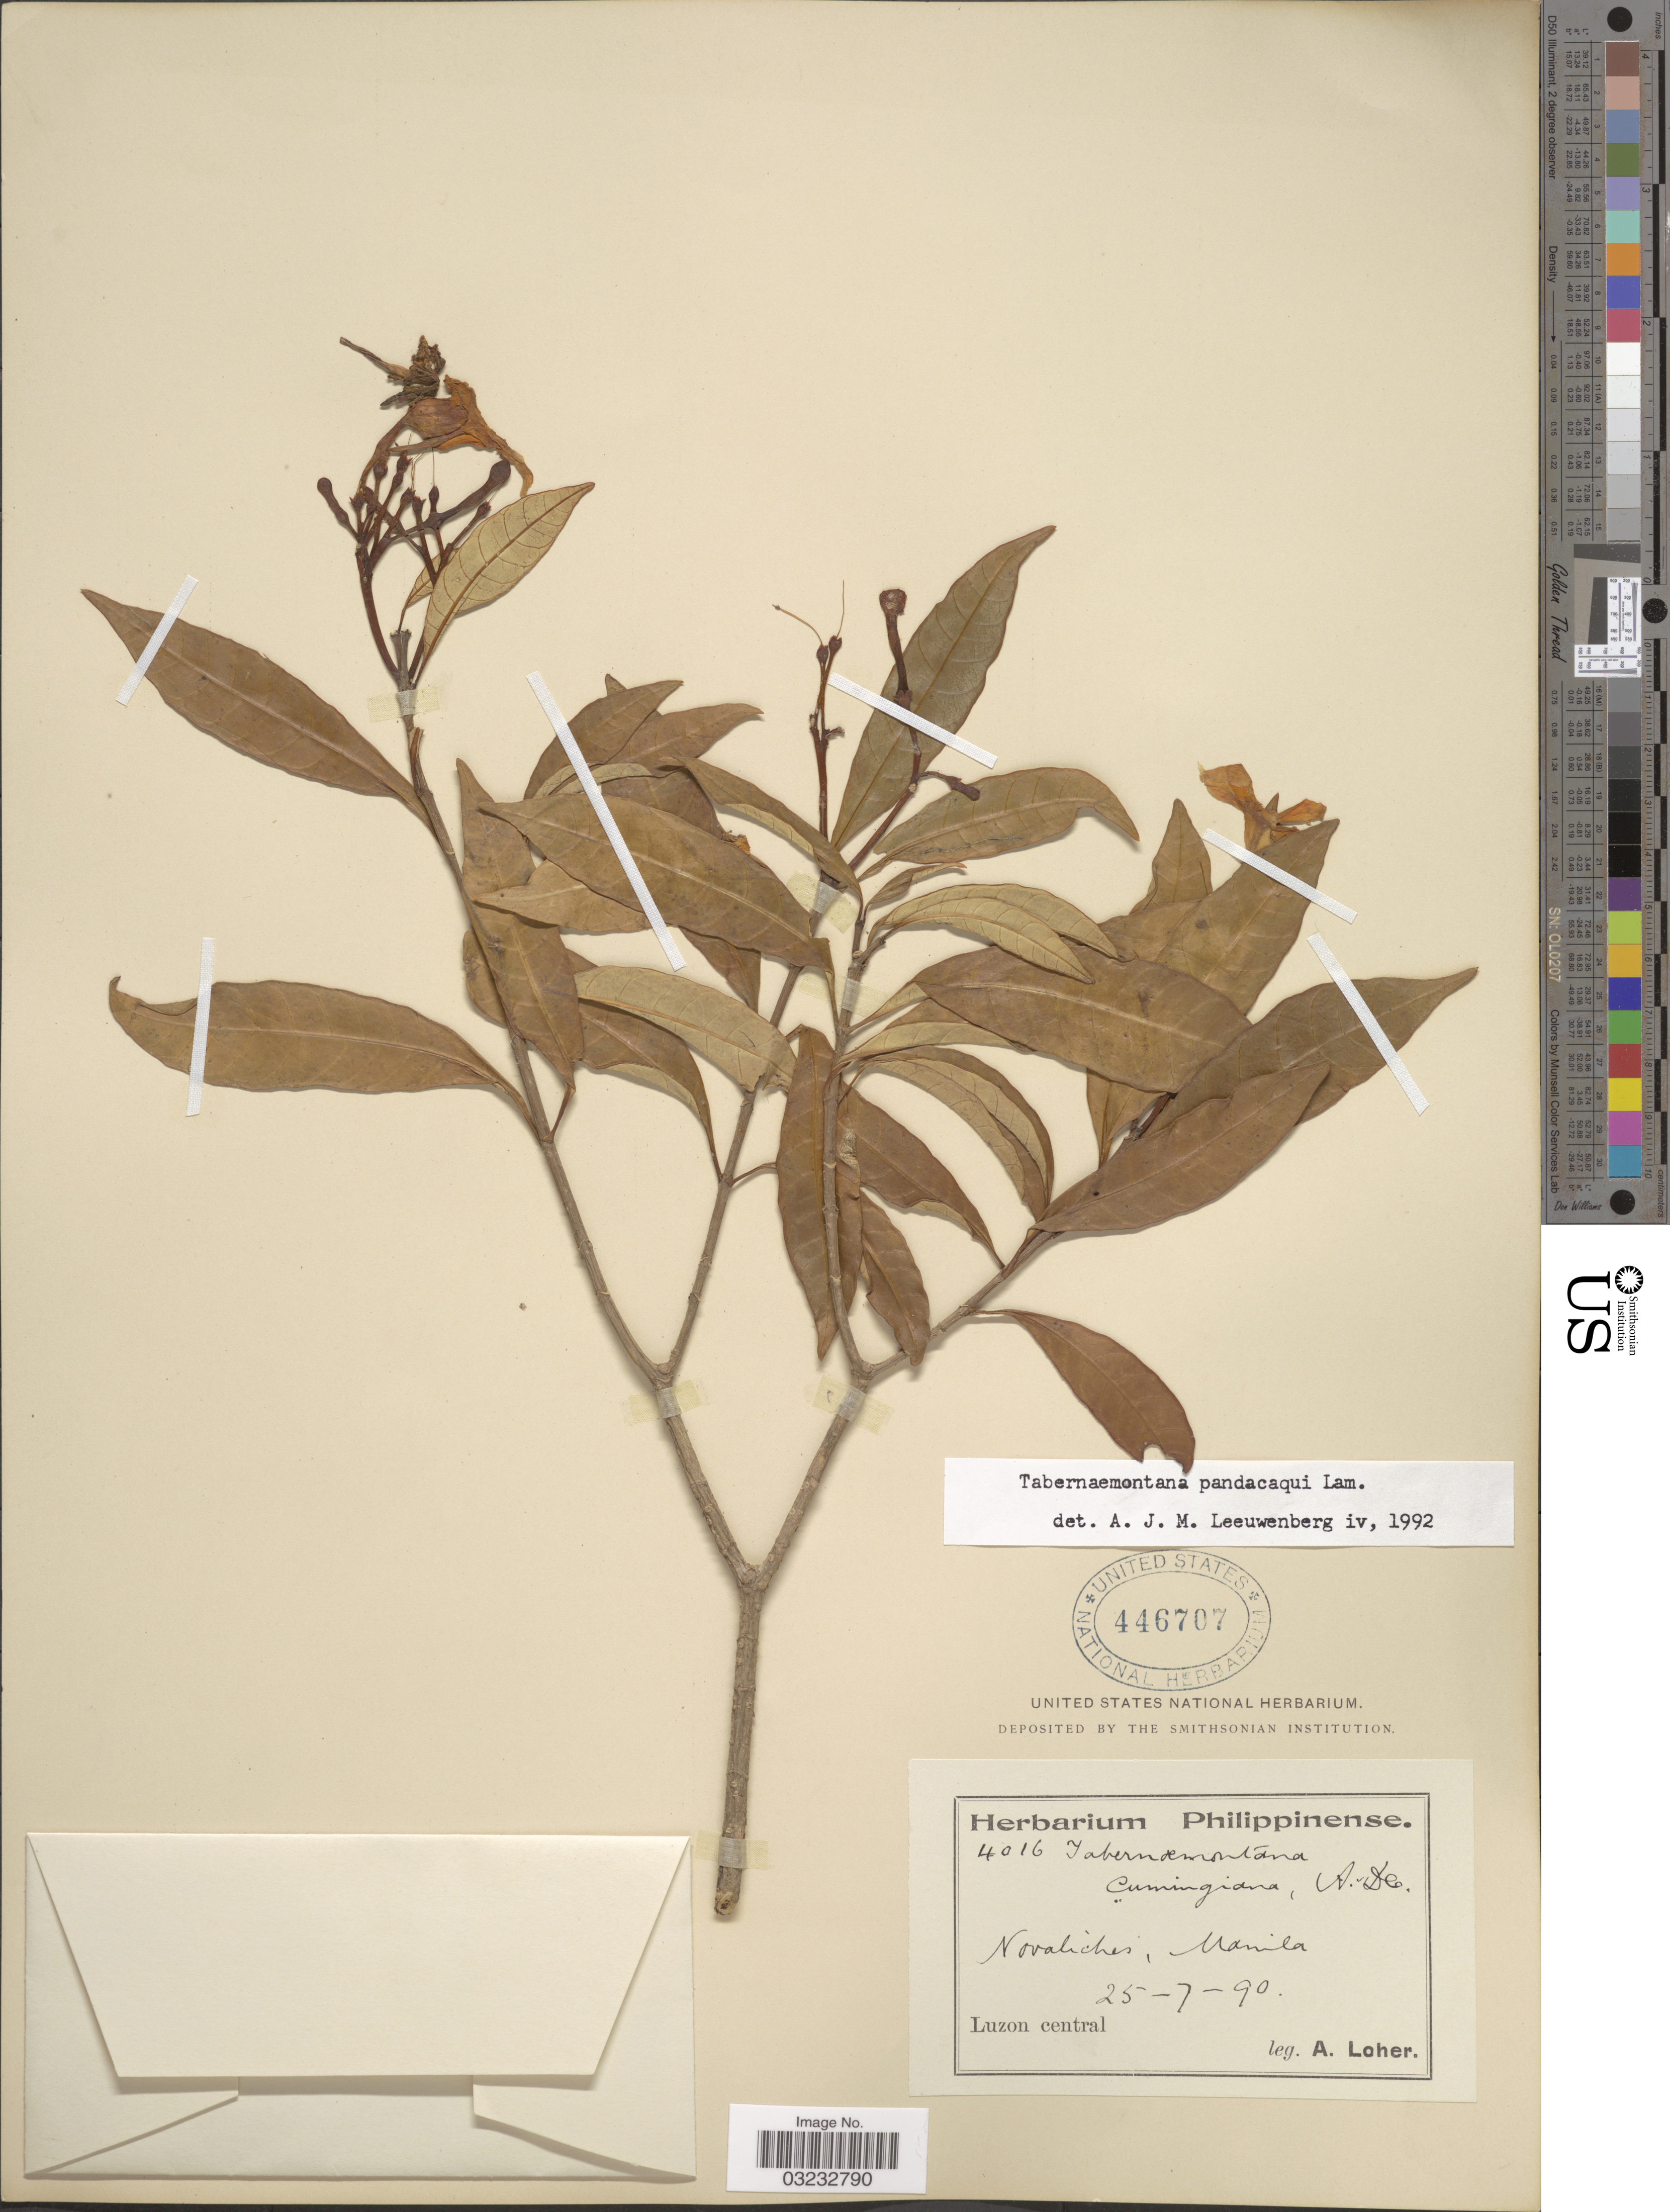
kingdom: Plantae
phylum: Tracheophyta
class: Magnoliopsida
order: Gentianales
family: Apocynaceae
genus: Tabernaemontana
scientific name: Tabernaemontana pandacaqui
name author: Poir.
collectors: A. Loher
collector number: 4016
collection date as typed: Transcribed d/m/y: 25/7/90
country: Philippines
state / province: Central Luzon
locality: Novaliches, Manila. Luzon central.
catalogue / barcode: US 446707